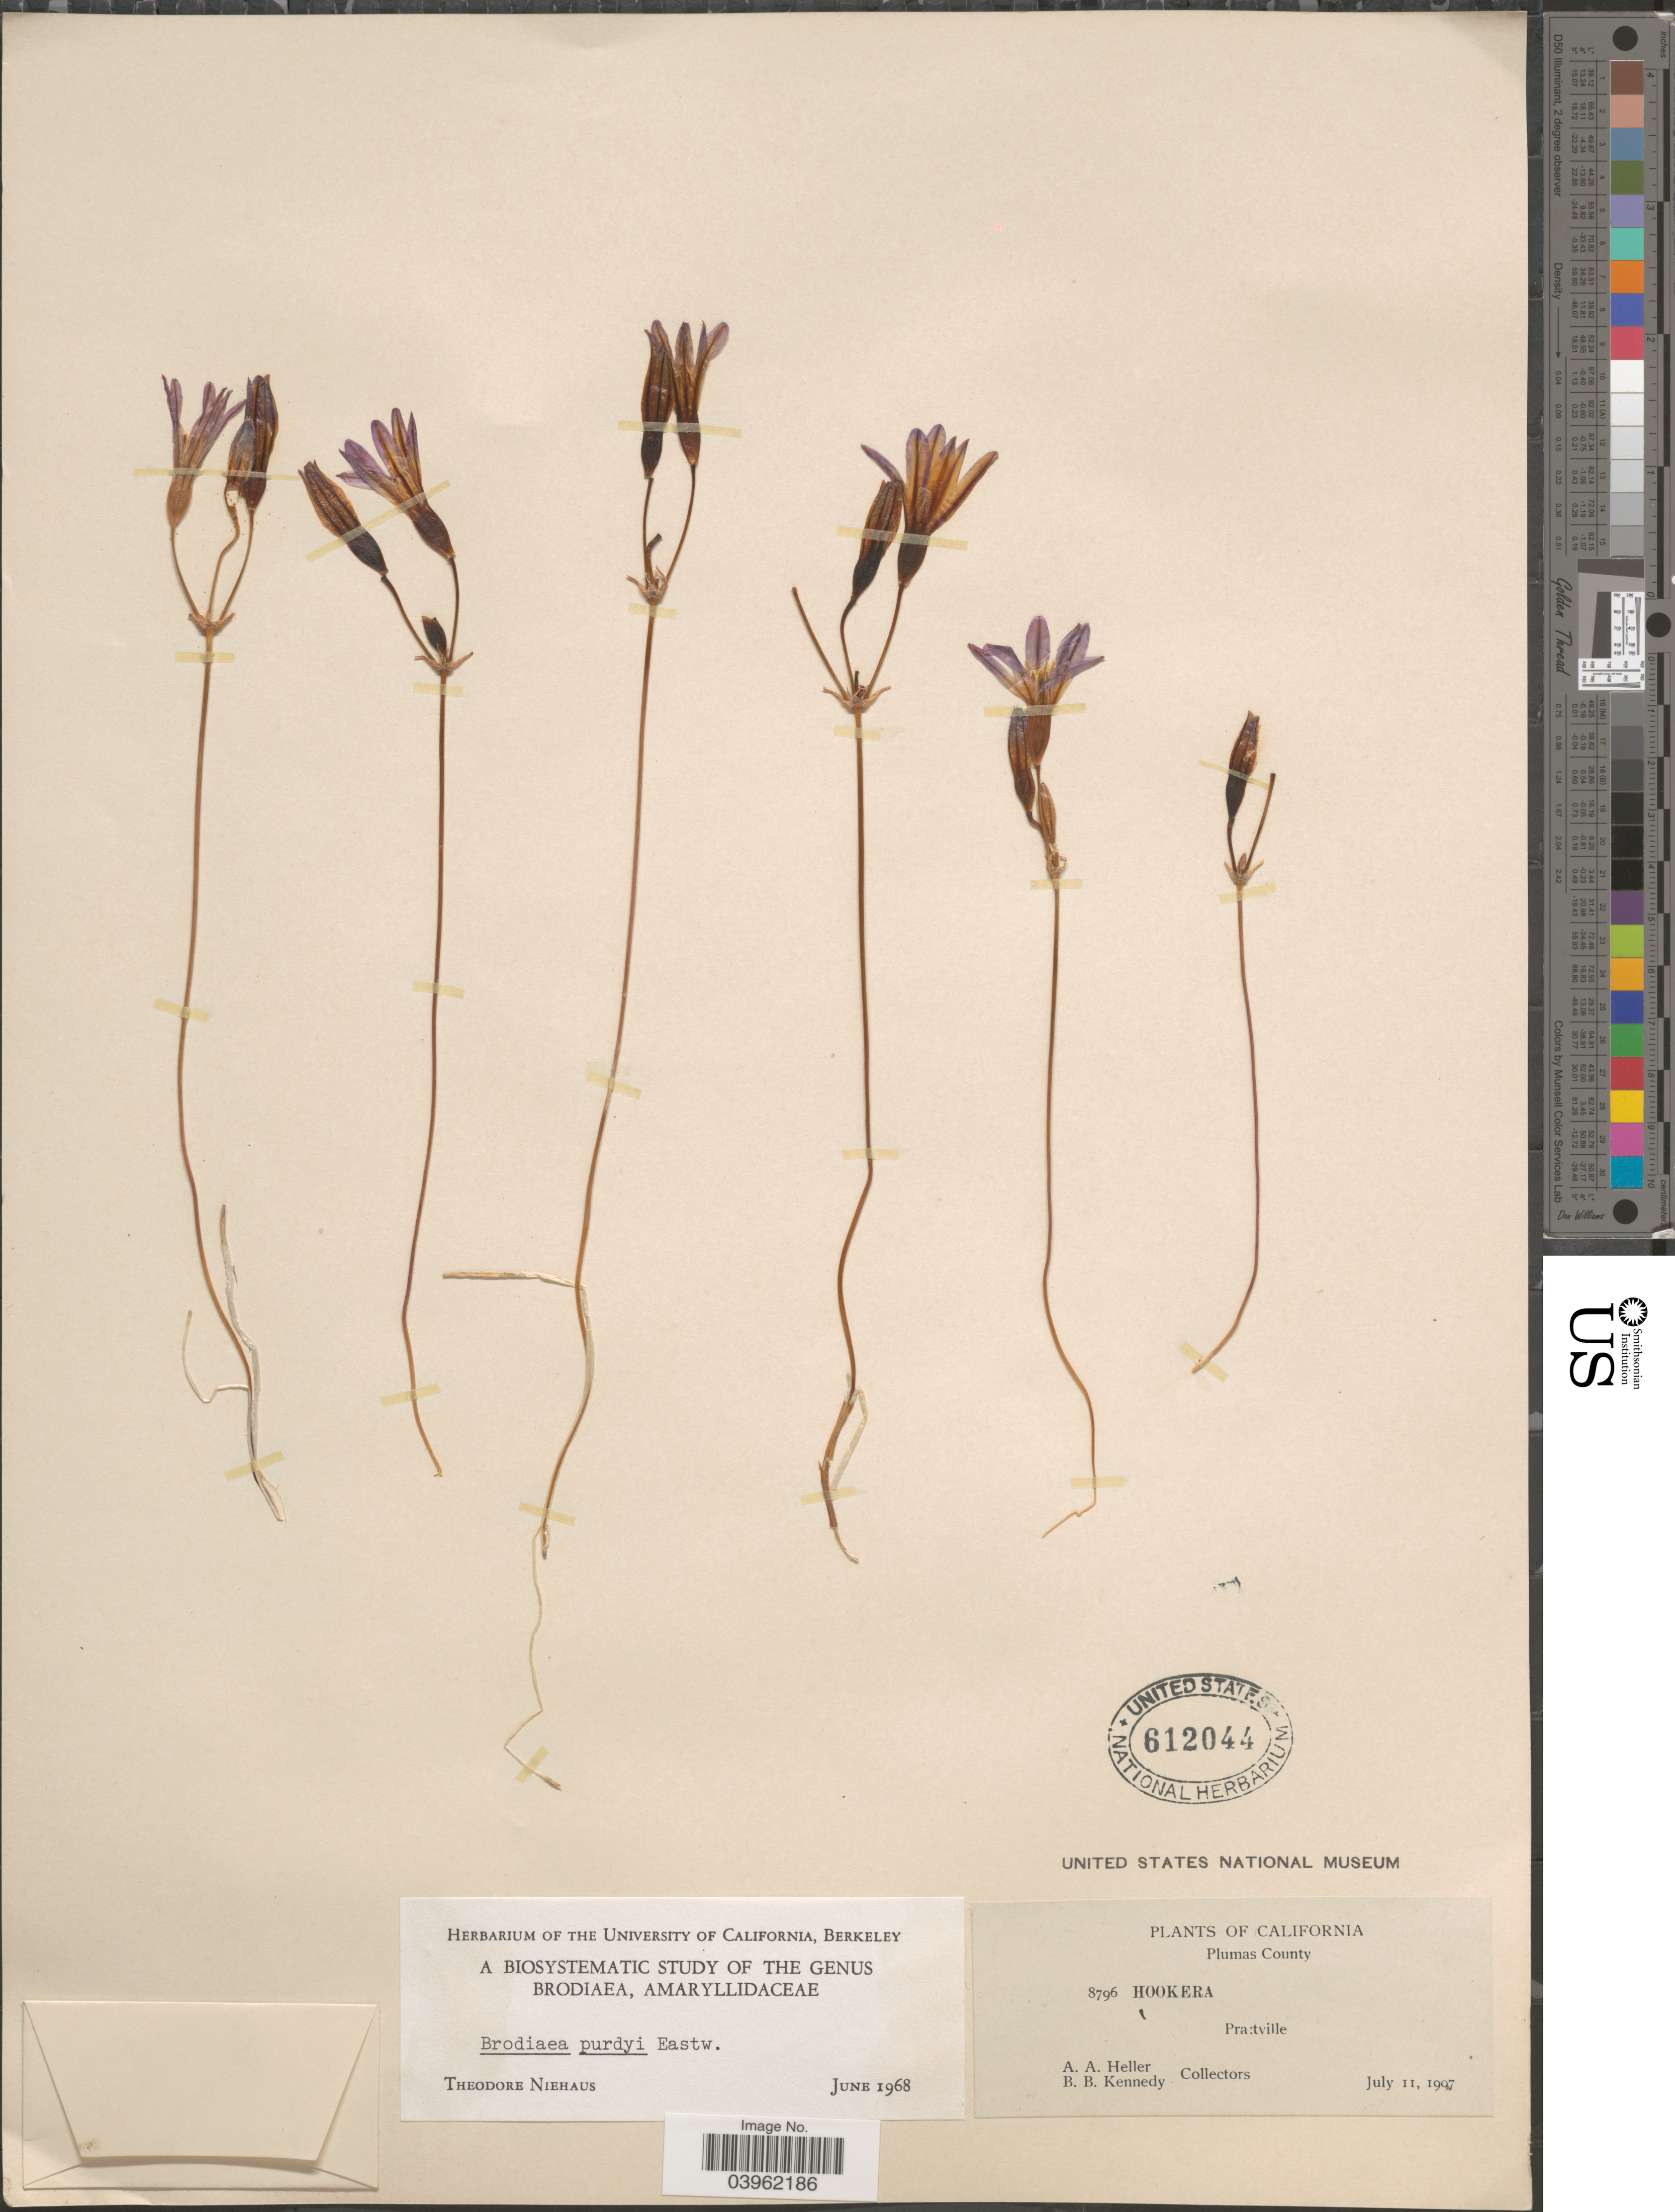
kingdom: Plantae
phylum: Tracheophyta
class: Liliopsida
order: Asparagales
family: Asparagaceae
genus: Brodiaea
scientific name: Brodiaea purdyi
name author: Eastw.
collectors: A. A. Heller & B. Kennedy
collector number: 8796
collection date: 1907-07-11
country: United States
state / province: California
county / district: Plumas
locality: Plumas County. Prattville.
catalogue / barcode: US 612044